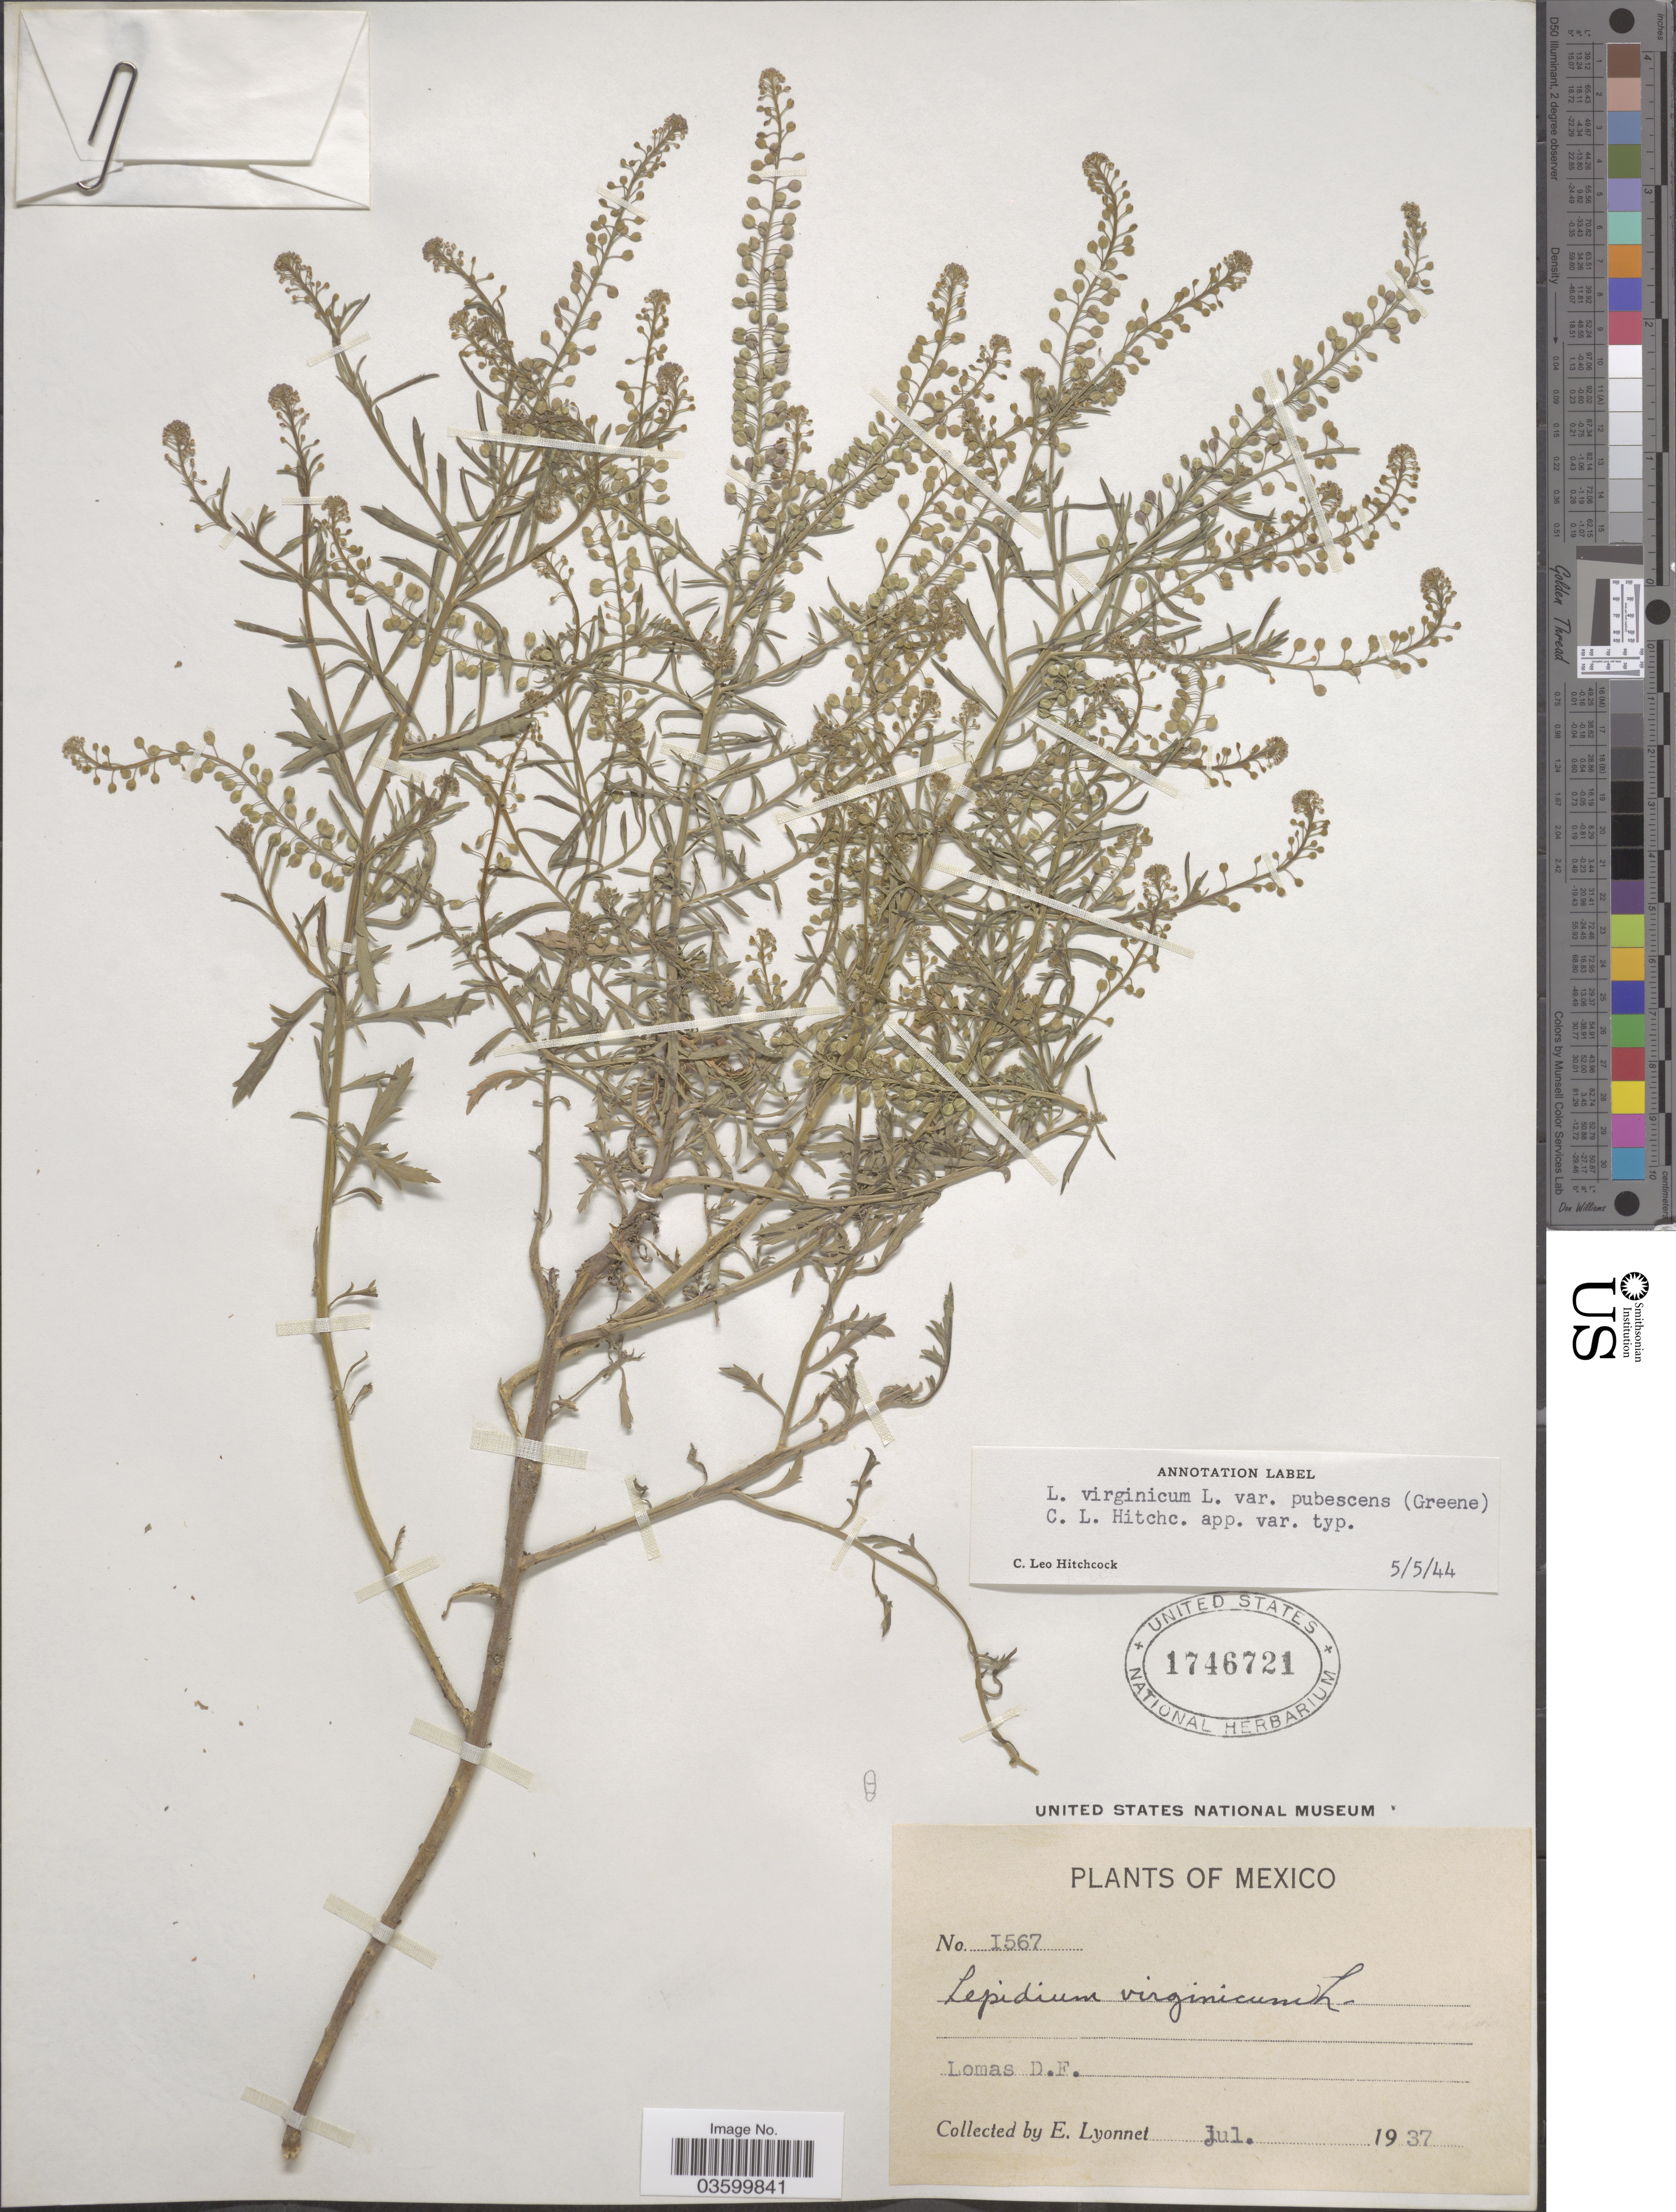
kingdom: Plantae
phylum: Tracheophyta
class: Magnoliopsida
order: Brassicales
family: Brassicaceae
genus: Lepidium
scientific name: Lepidium virginicum var. pubescens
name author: (Greene) C.L. Hitchc.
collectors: E. Lyonnet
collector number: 1567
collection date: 1937-07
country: Mexico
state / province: Distrito Federal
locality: Lomas D. F.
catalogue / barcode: US 1746721